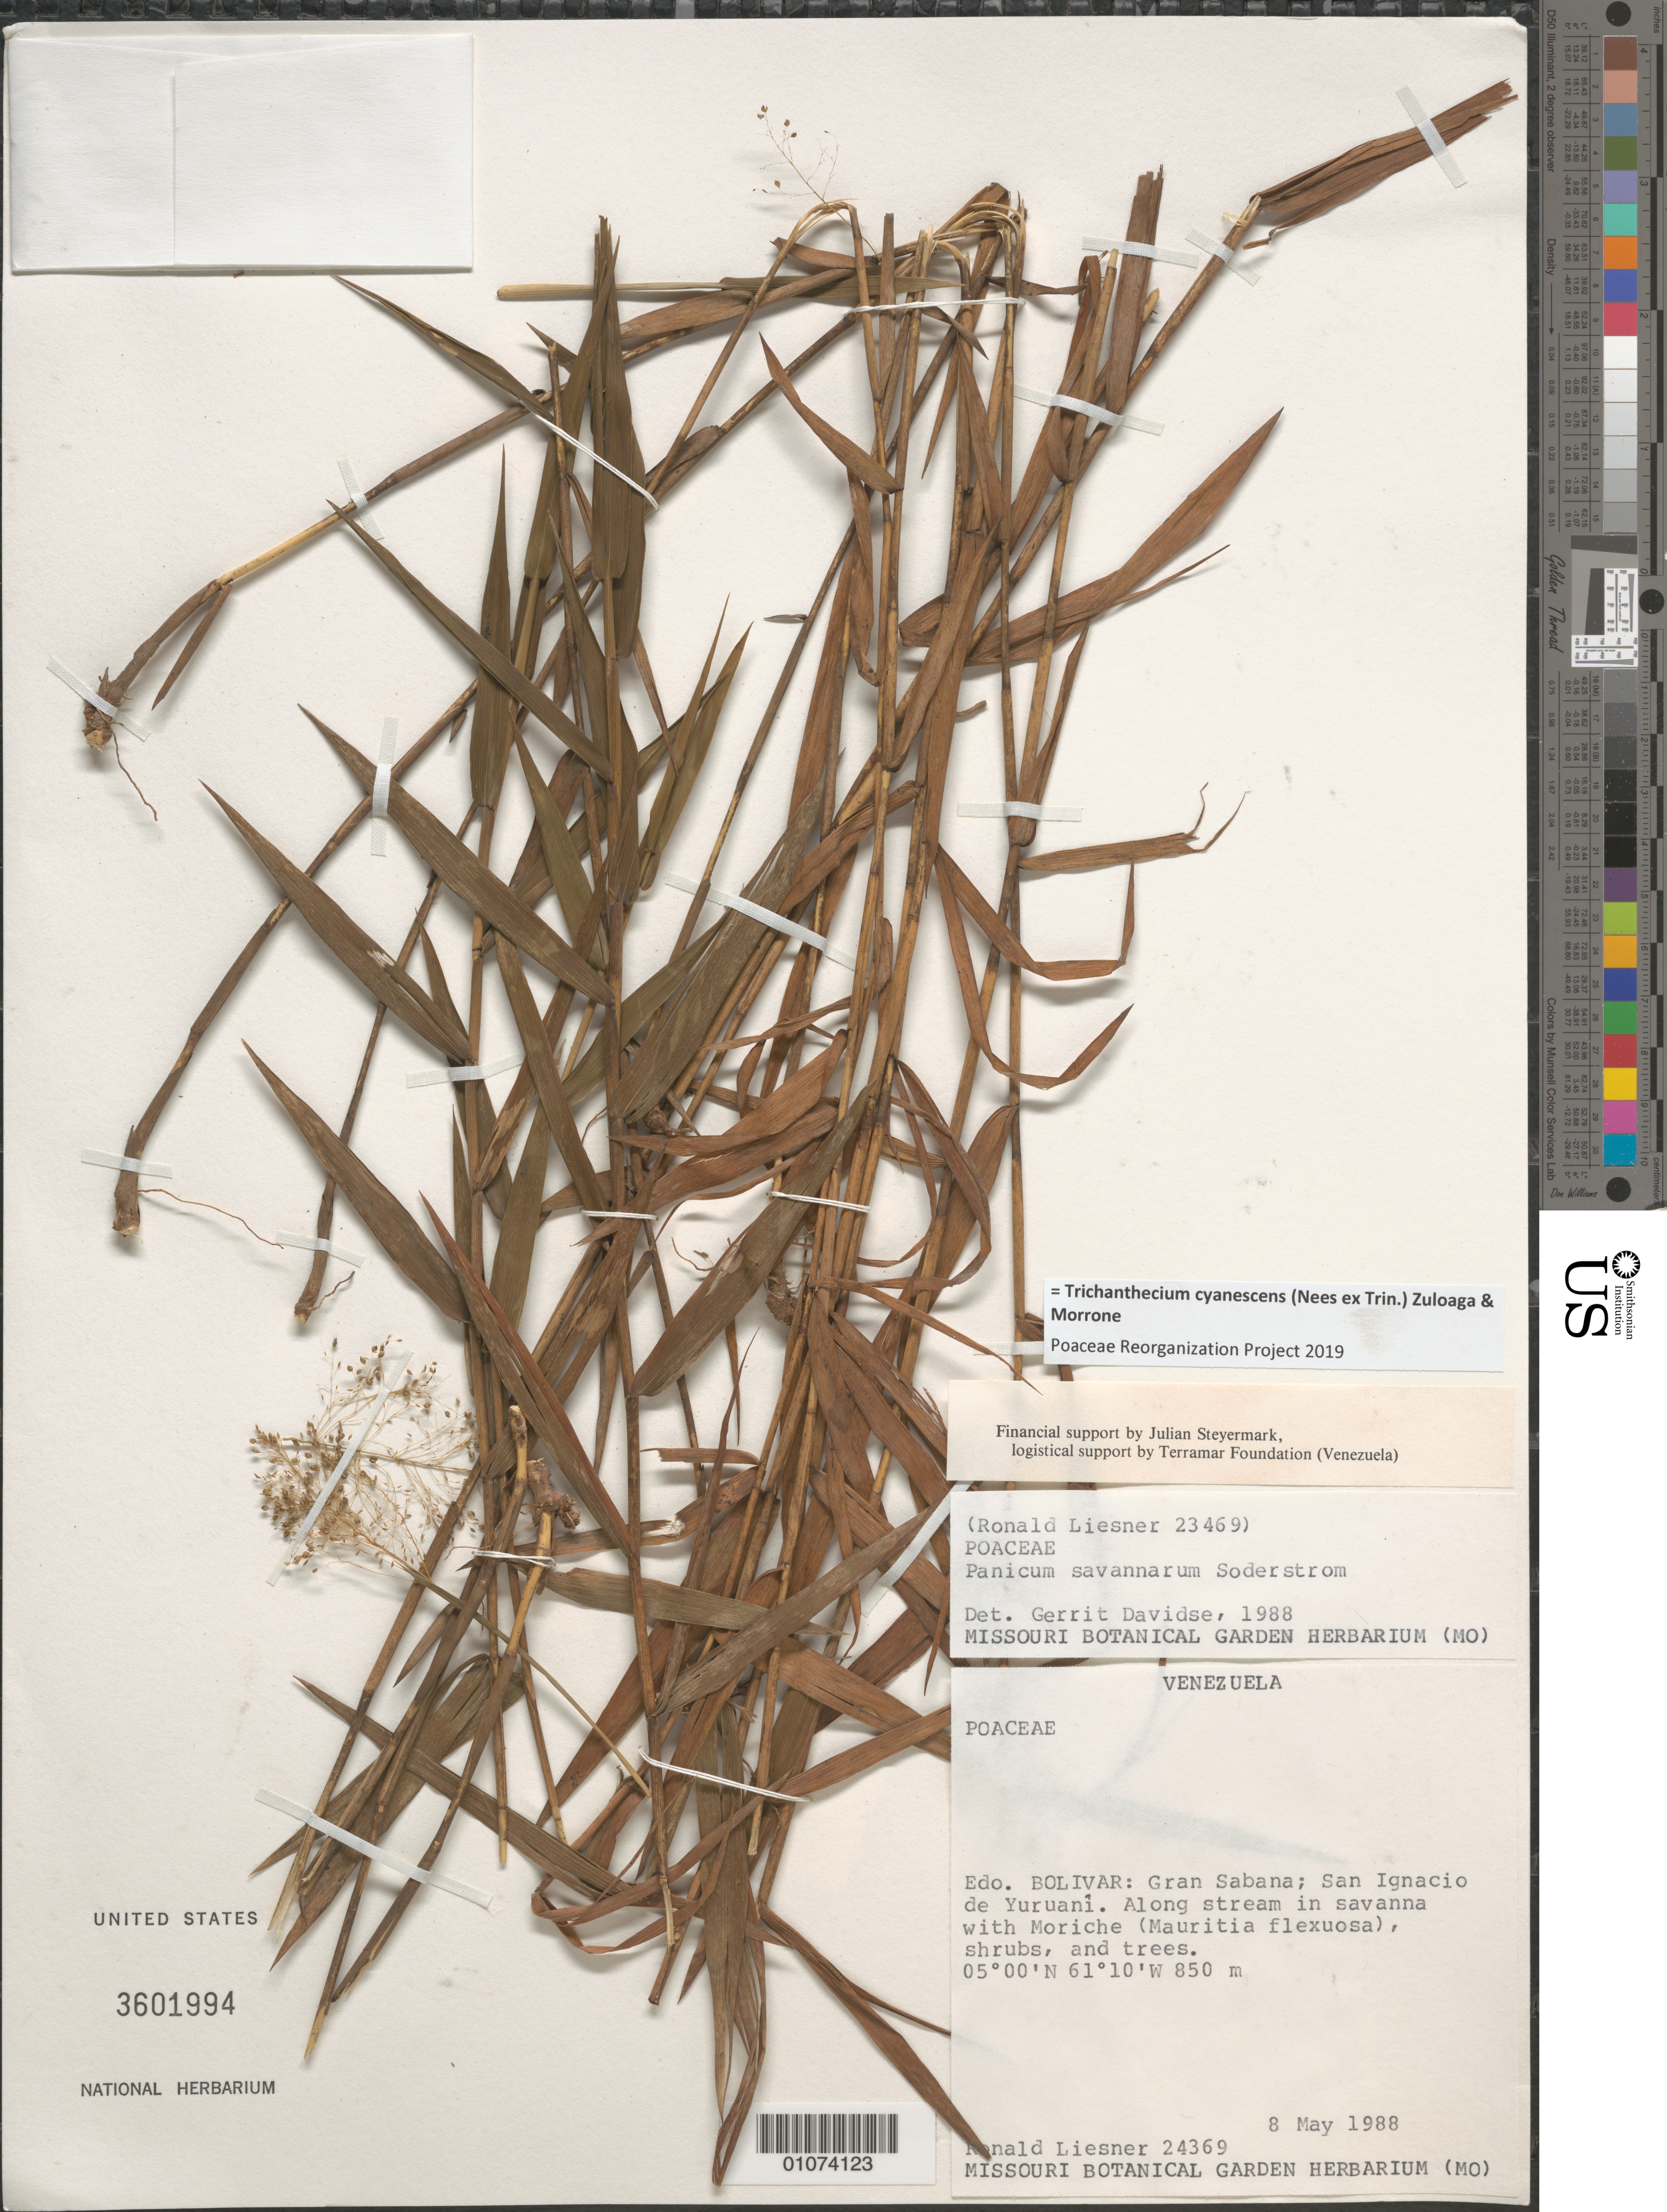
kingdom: Plantae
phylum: Tracheophyta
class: Liliopsida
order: Poales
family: Poaceae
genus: Panicum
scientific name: Panicum savannarum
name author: Soderstr.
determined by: Davidse, Gerrit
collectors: R. L. Liesner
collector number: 24369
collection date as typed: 8-May-88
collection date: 1988-05-08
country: Venezuela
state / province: Bolívar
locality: Gran Sabana, San Ignacio de Yuruani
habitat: Along stream in savanna with Moriche (Mauritia flexuosa)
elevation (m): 850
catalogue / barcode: US 3601994